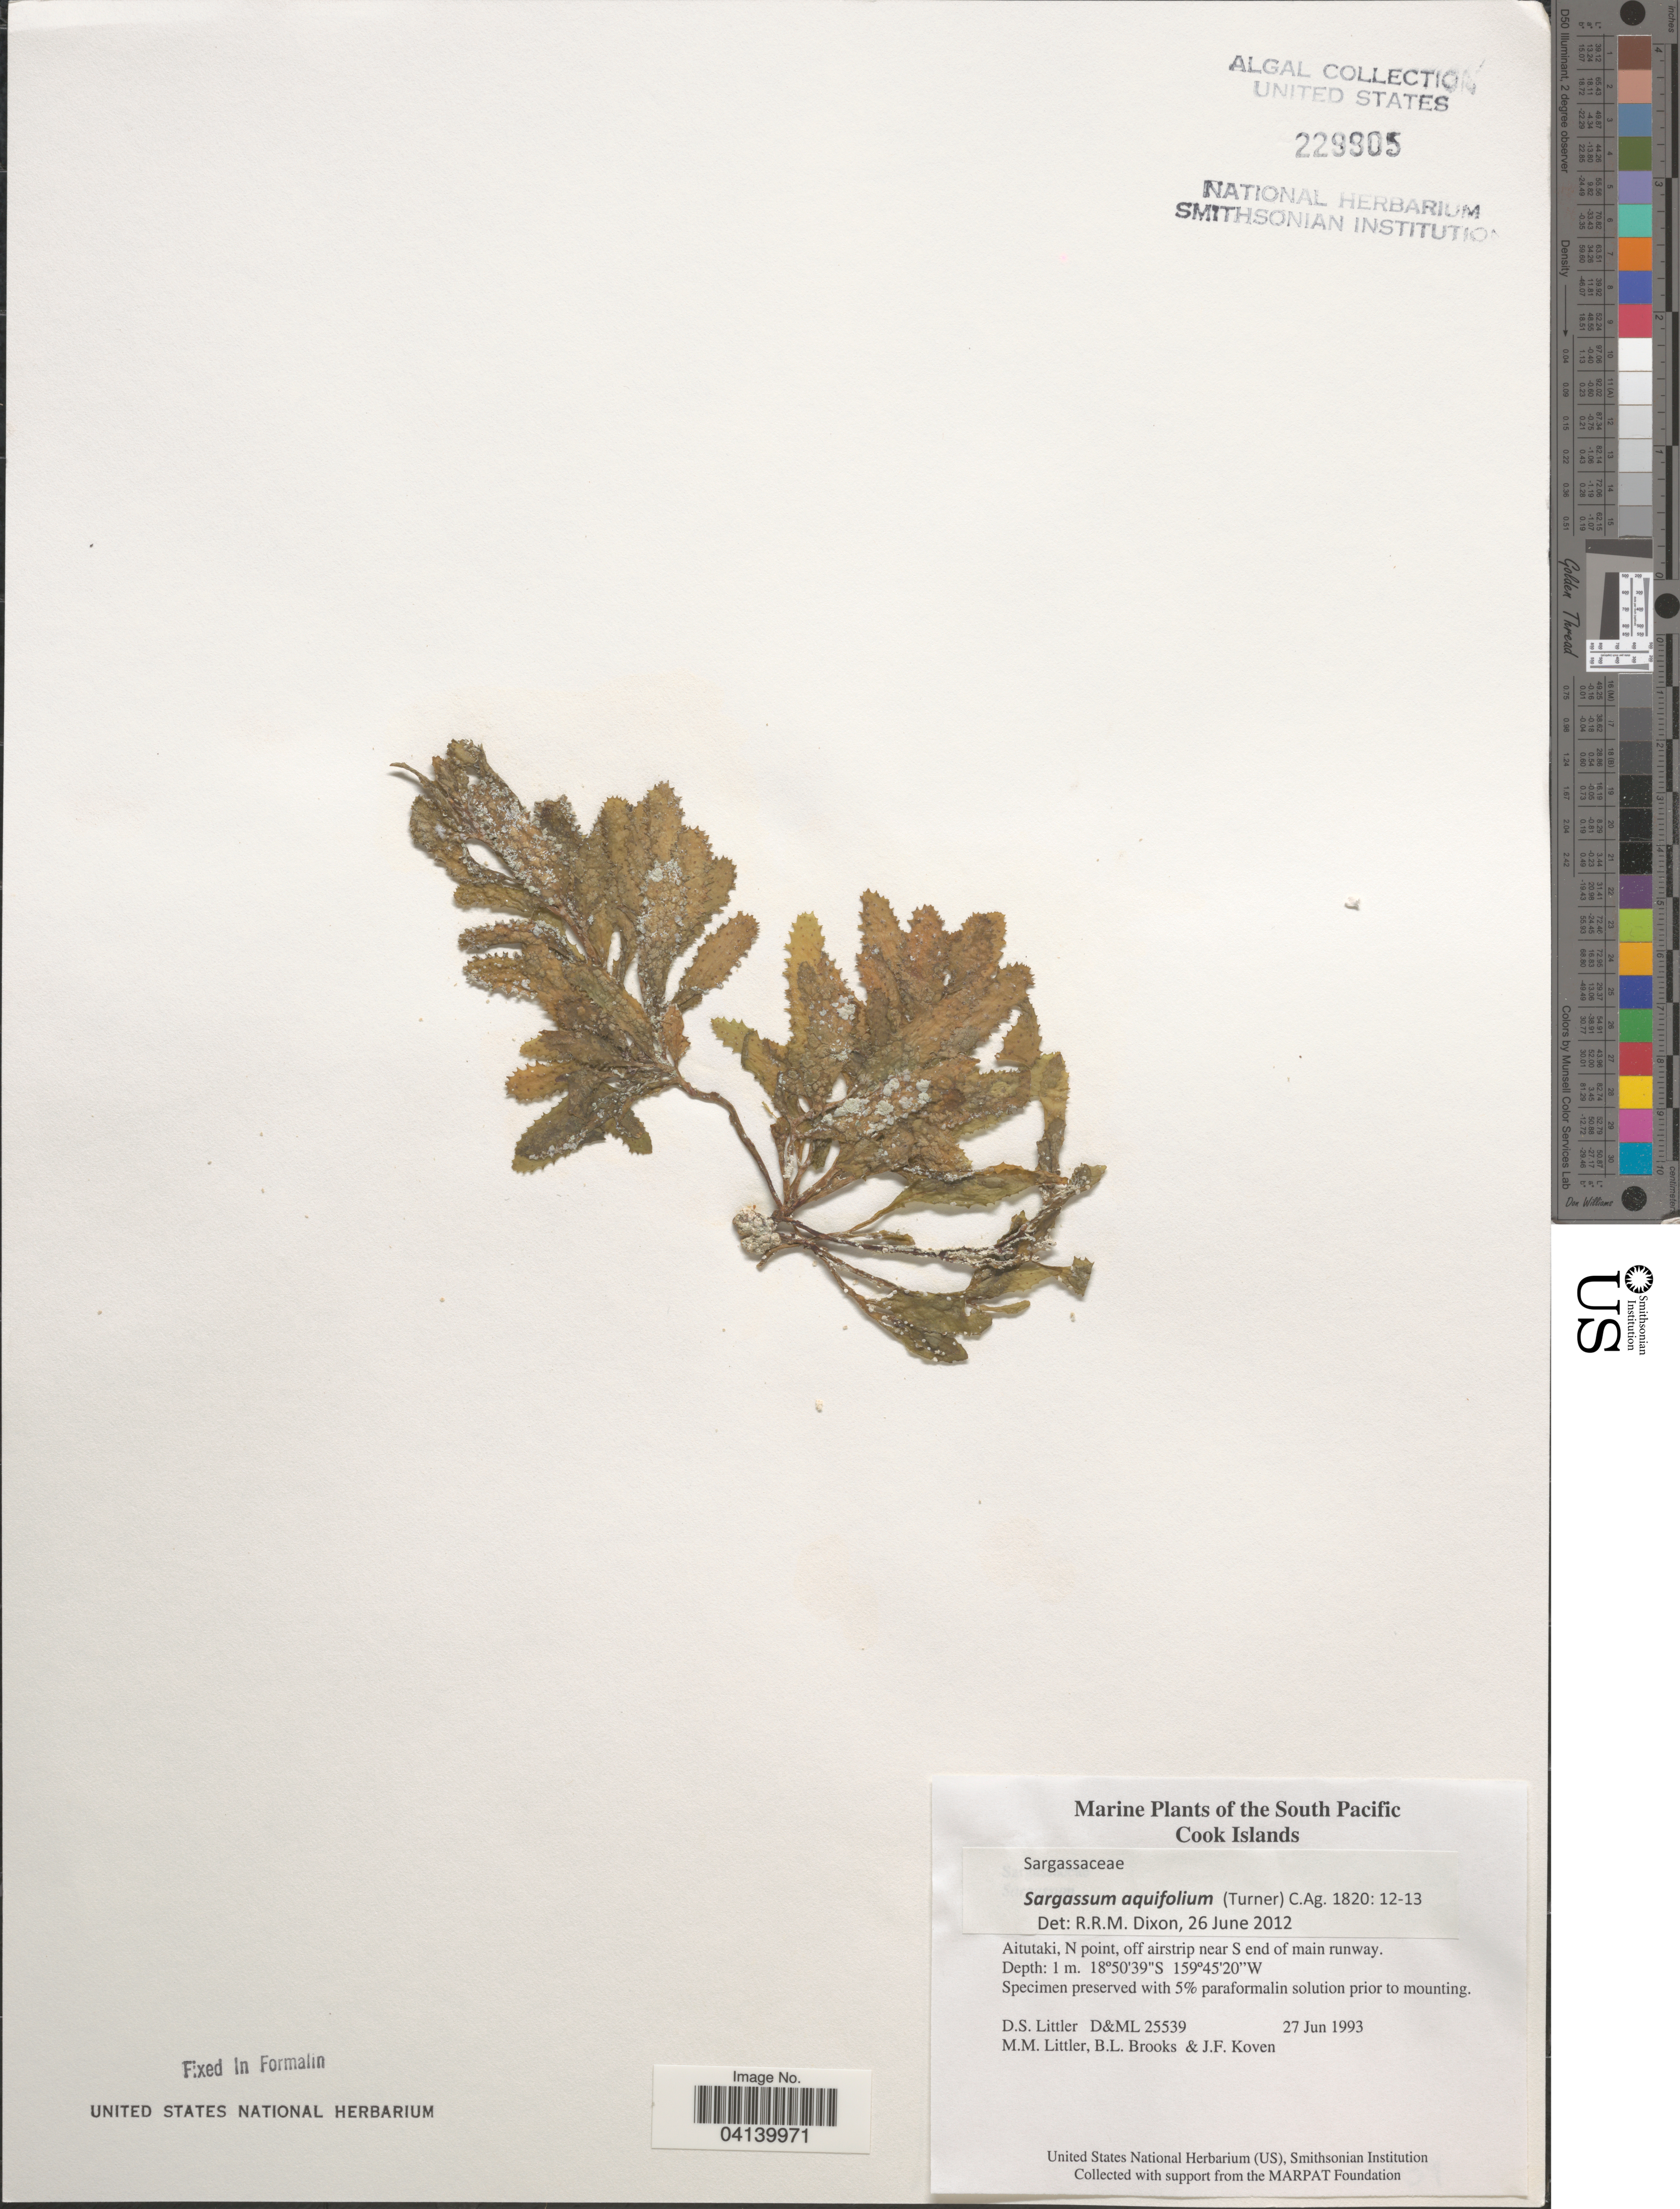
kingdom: Chromista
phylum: Ochrophyta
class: Phaeophyceae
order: Fucales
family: Sargassaceae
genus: Sargassum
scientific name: Sargassum aquifolium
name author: (Turner) C. Agardh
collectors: D. S. Littler, B. Brooks & J. Koven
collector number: D&ML25539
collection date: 1993-06-27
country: Cook Islands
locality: South Pacific Cook Islands. Aitutaki, N point, off airstrip near S end of main runway.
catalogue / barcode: US 229905